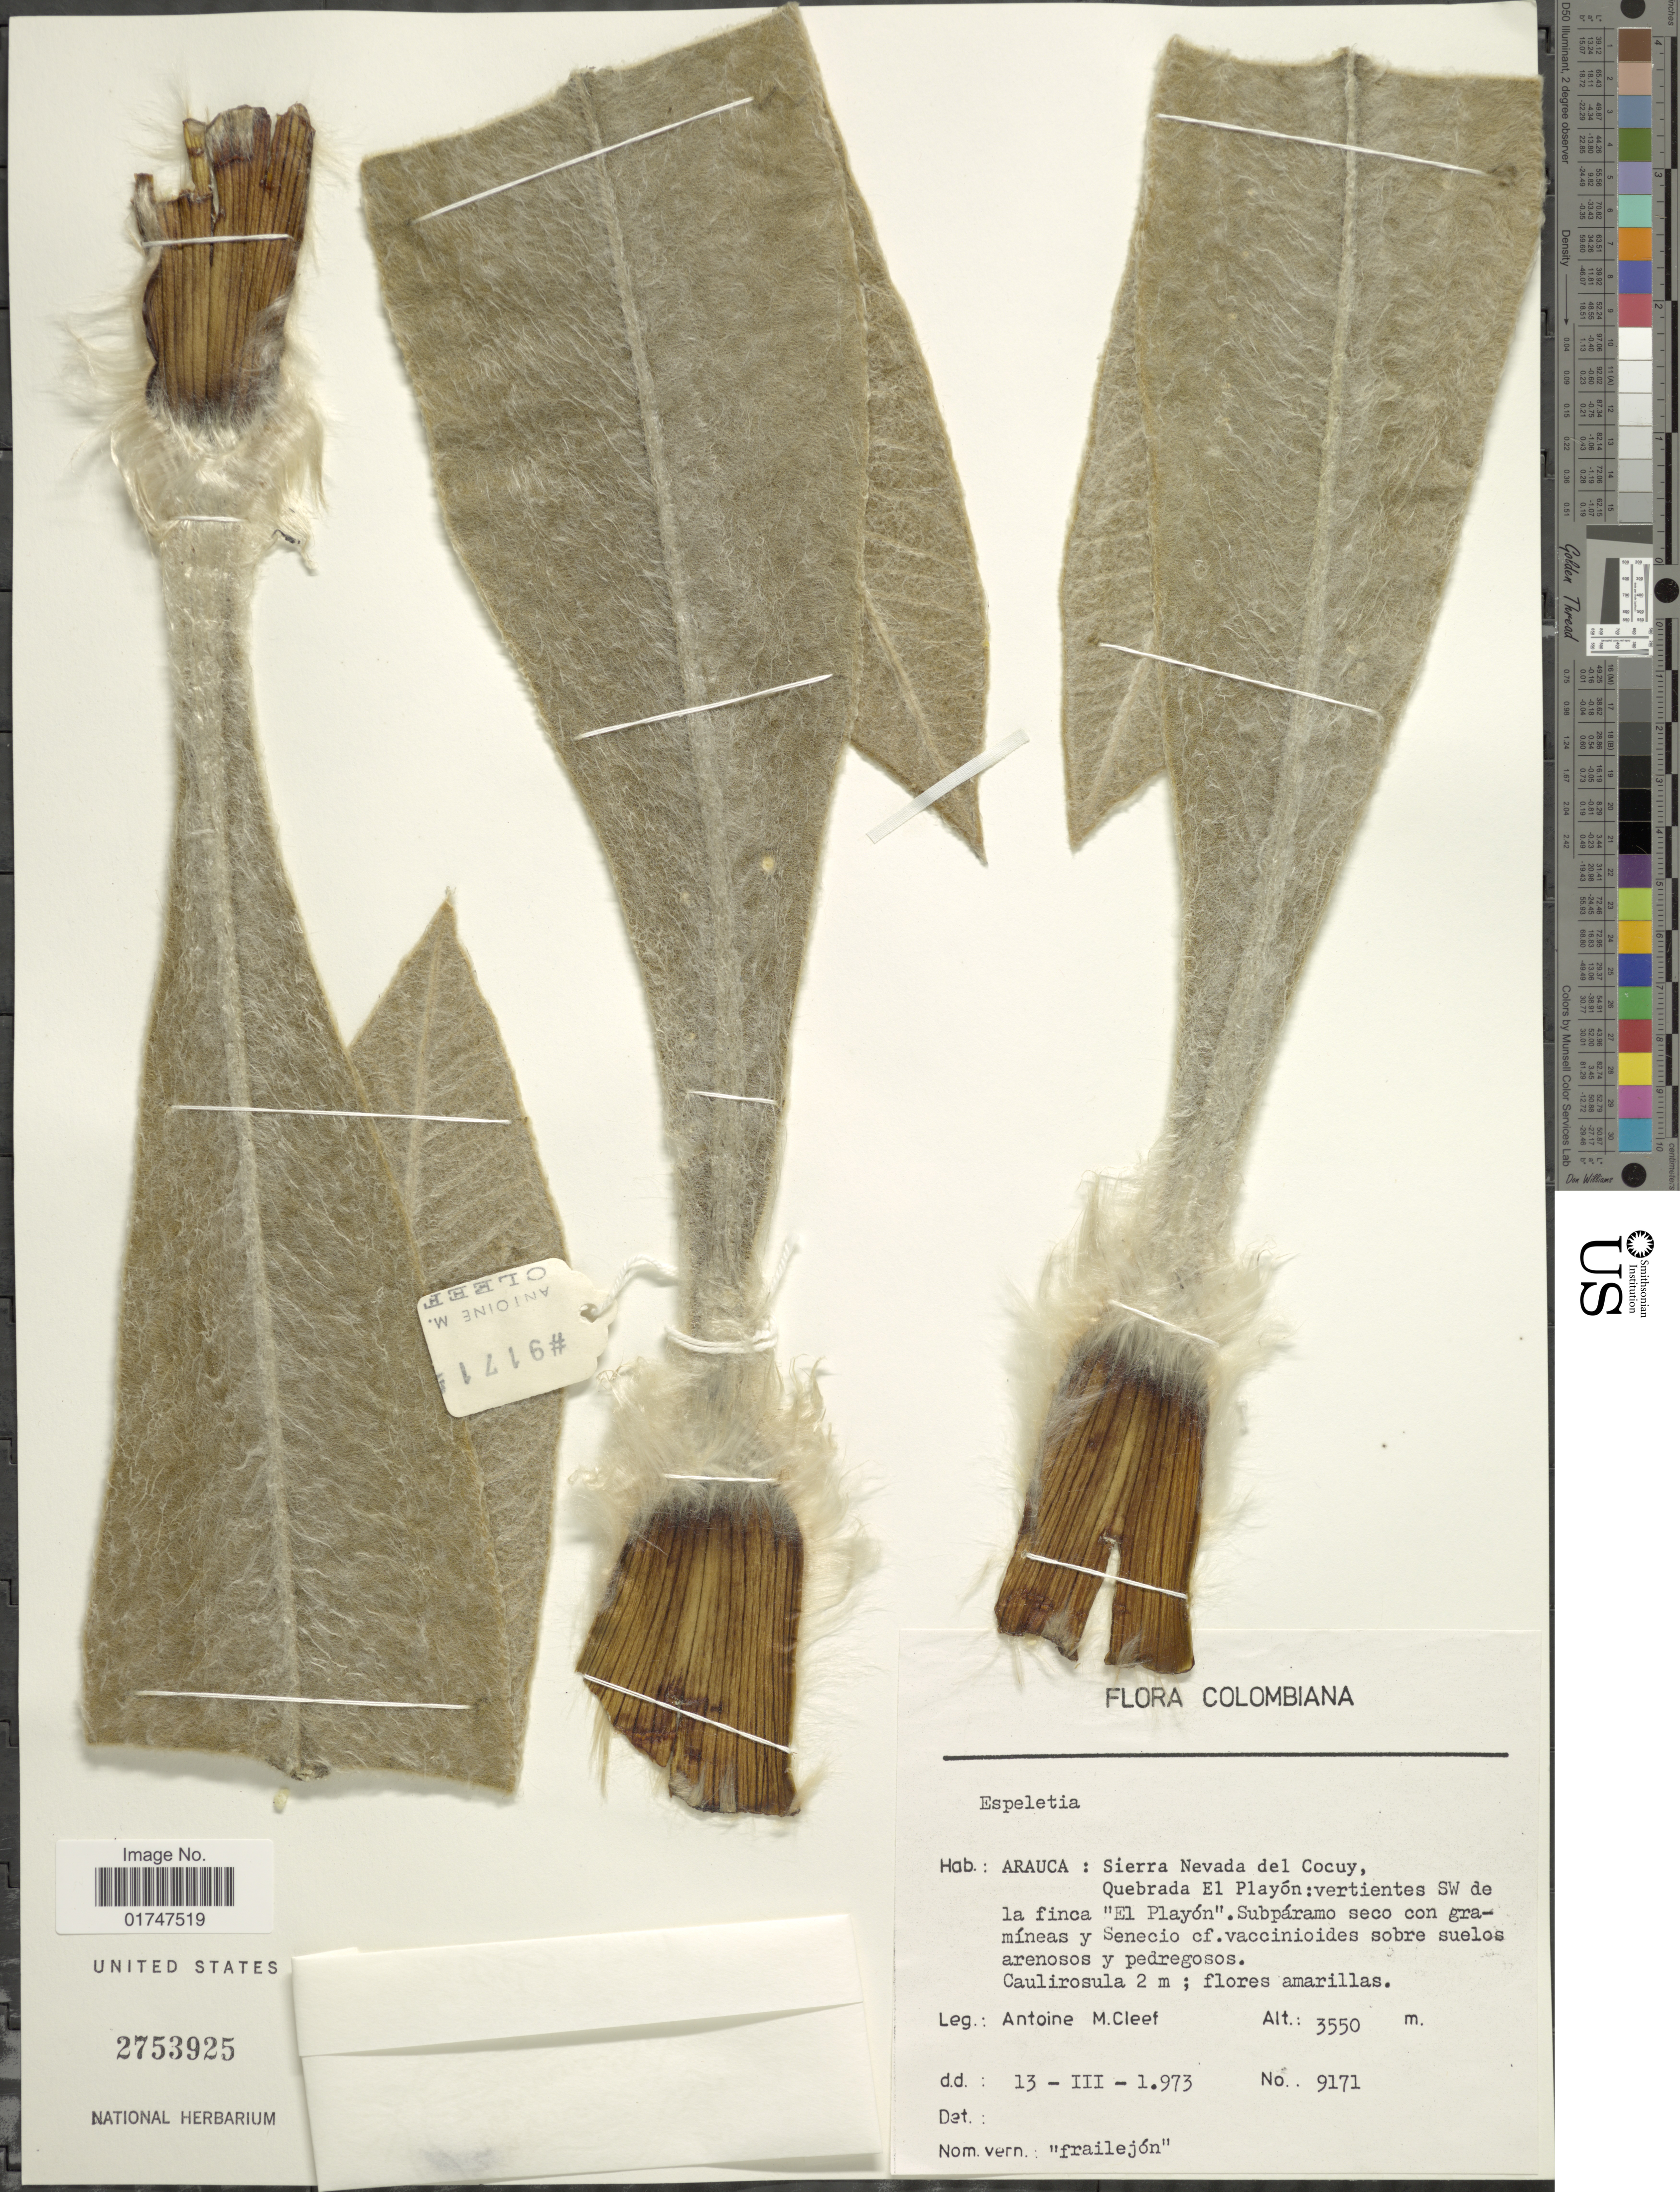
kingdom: Plantae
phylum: Tracheophyta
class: Magnoliopsida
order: Asterales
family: Asteraceae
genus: Espeletia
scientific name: Espeletia curialensis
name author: Cuatrec.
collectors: A. M. Cleef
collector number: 9171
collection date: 1973-03-13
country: Colombia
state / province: Arauca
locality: Sierra Nevada del Cocuy, Quebrada El Playón;vertientes SW de la finca "El Playón".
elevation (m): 3550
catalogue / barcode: US 2753925